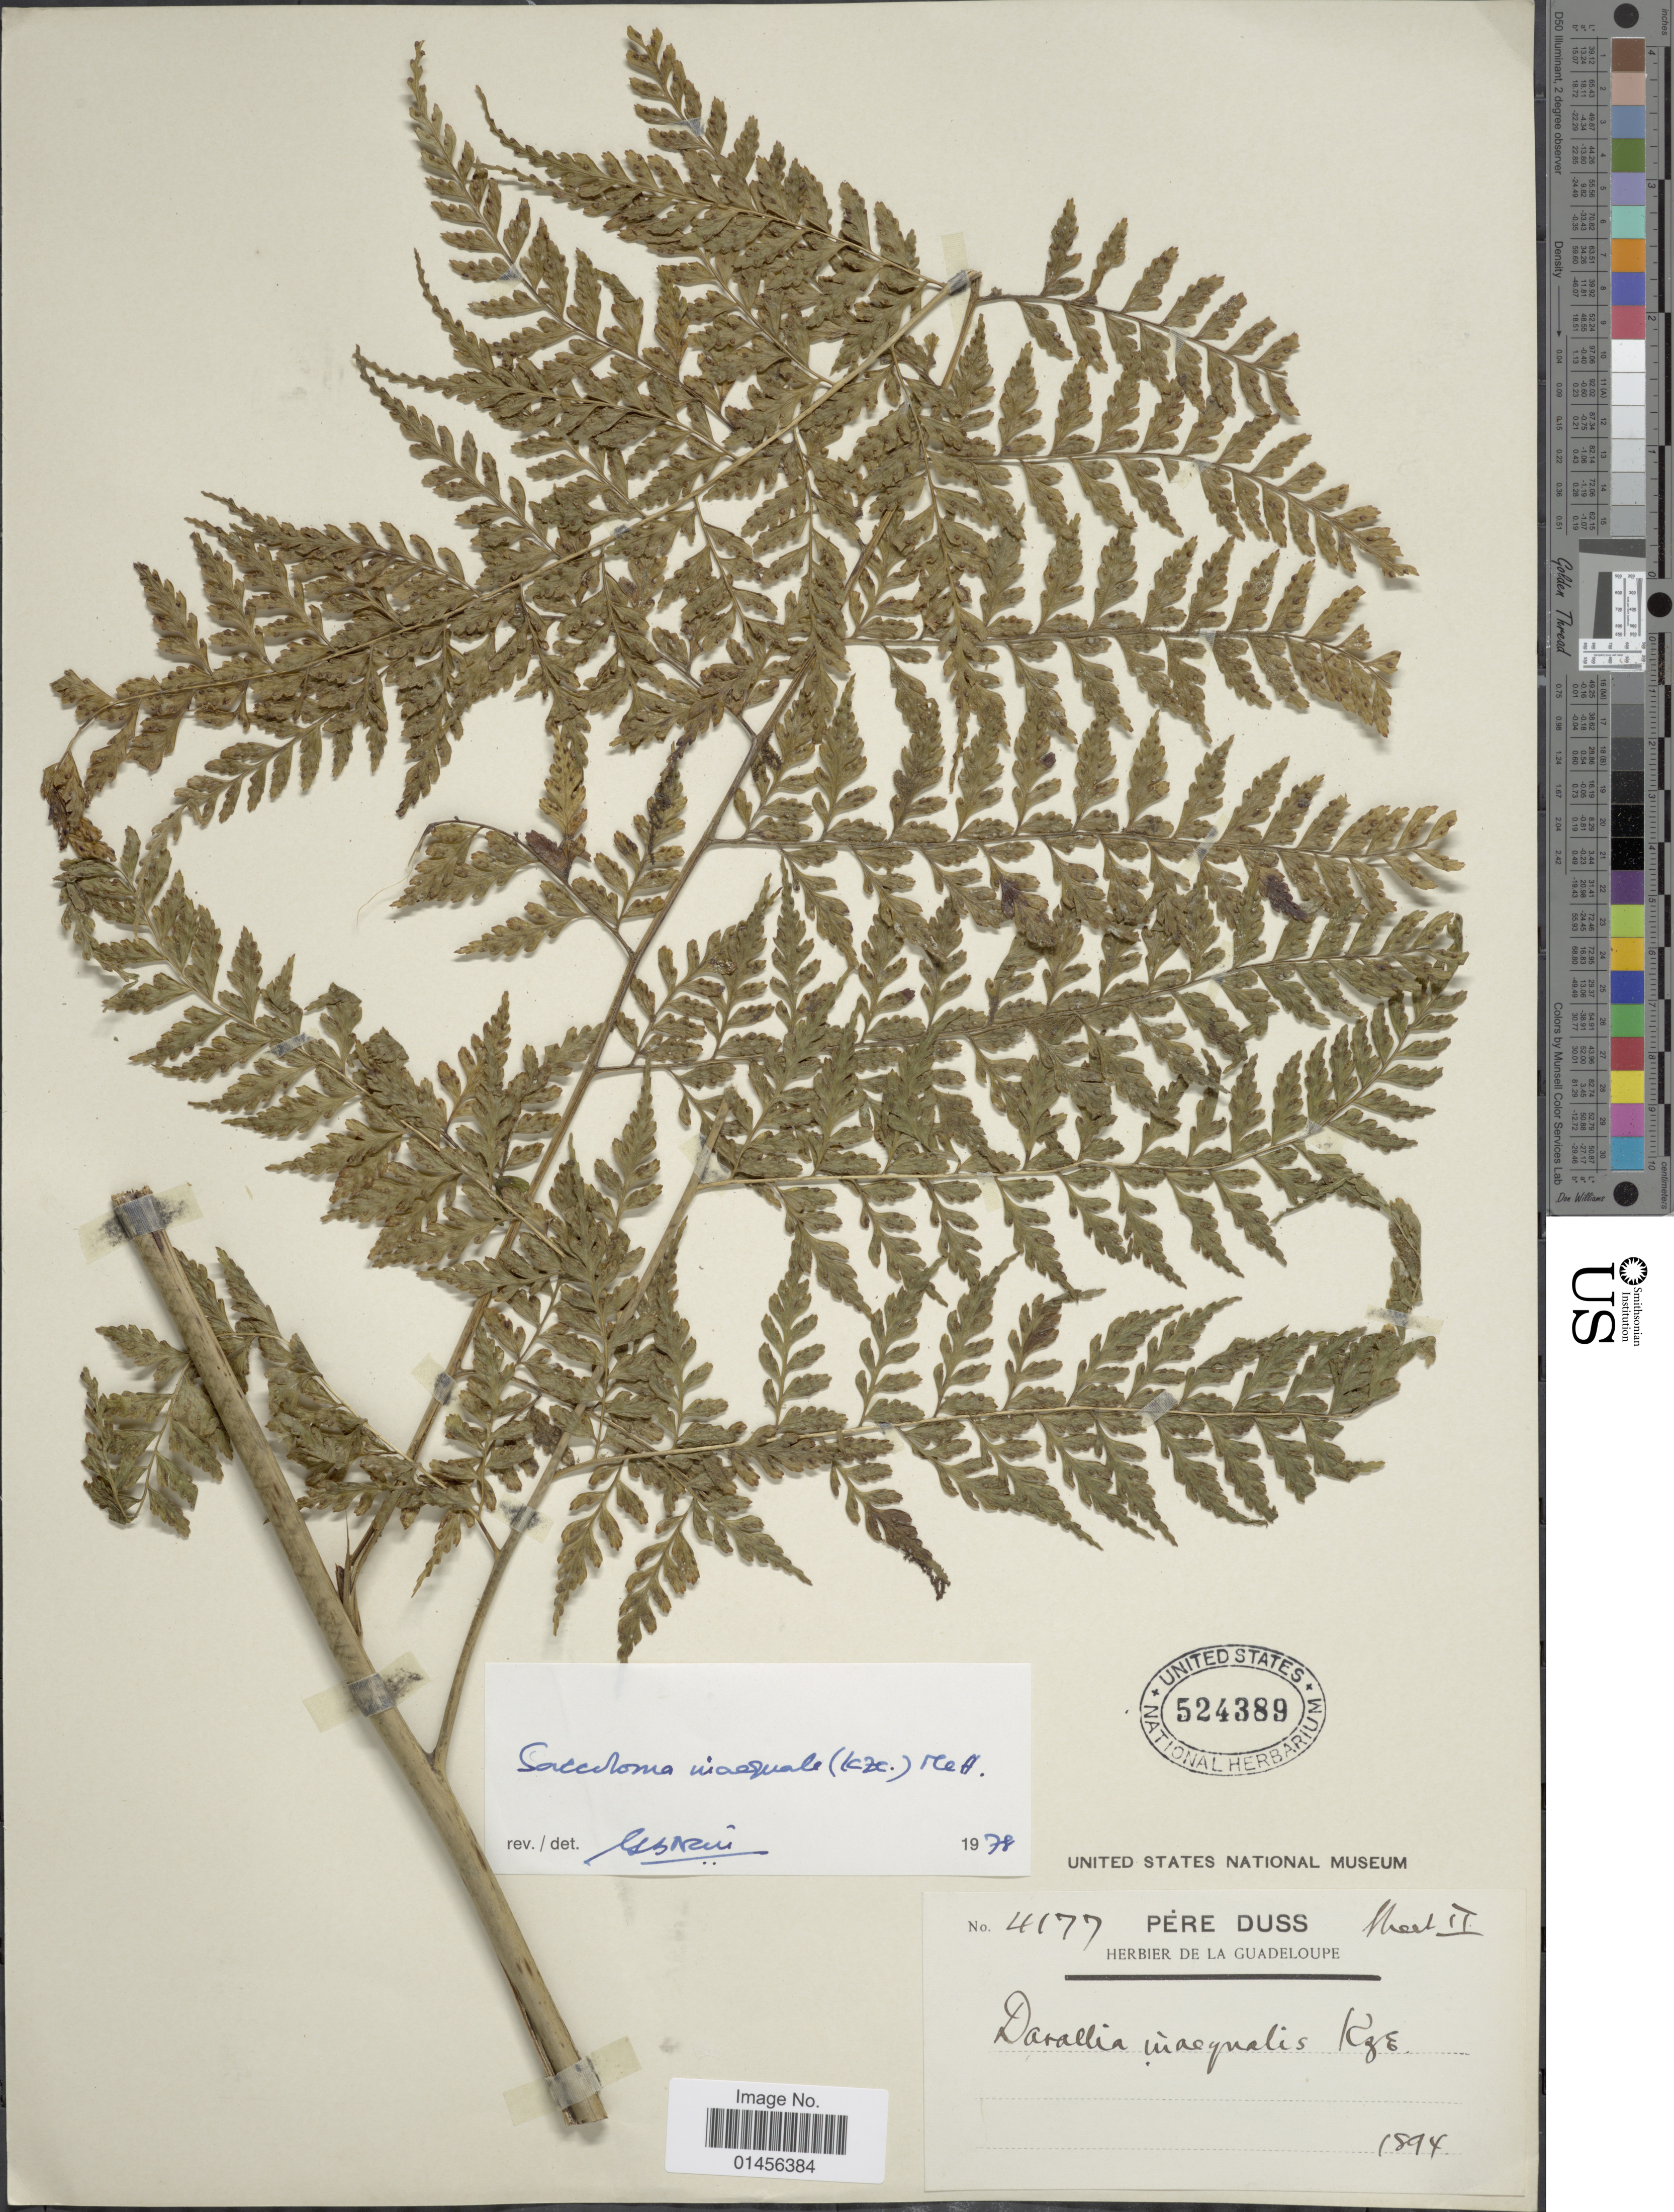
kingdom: Plantae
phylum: Tracheophyta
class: Polypodiopsida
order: Polypodiales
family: Saccolomataceae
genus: Saccoloma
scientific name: Saccoloma inaequale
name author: (Kunze) Mett.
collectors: Père Duss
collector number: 4177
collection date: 1894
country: Guadeloupe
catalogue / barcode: US 524389